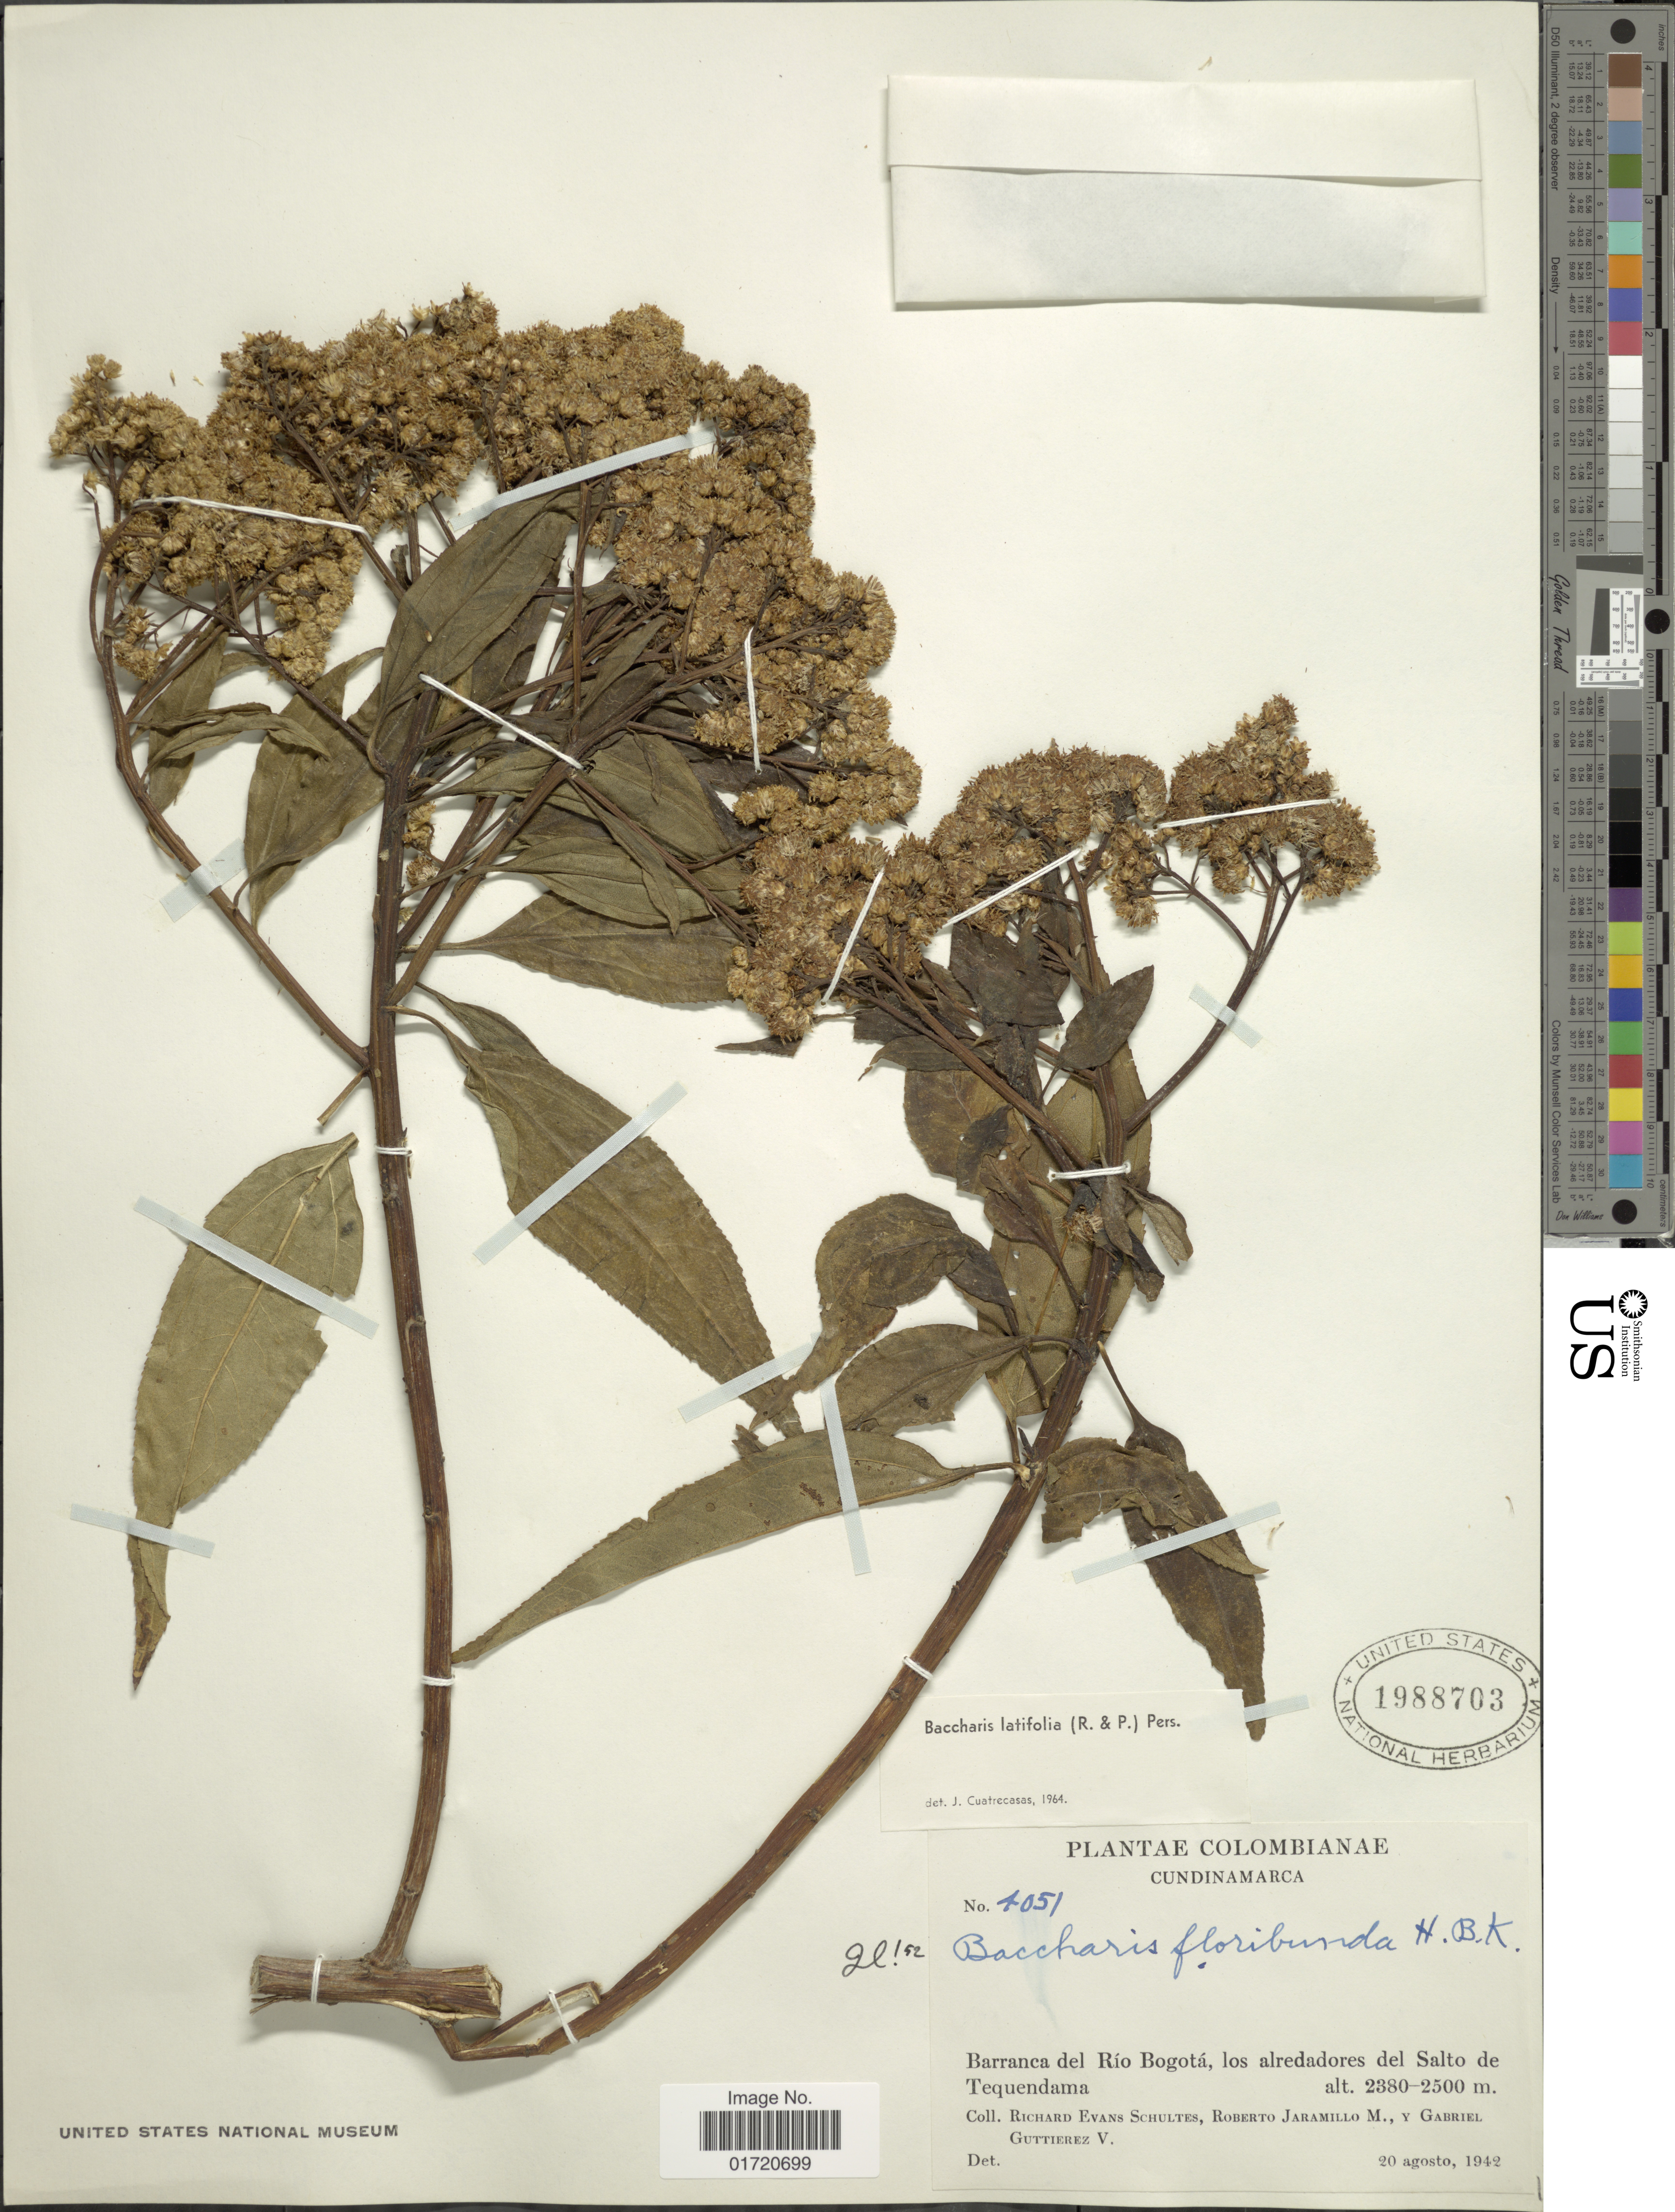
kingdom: Plantae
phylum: Tracheophyta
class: Magnoliopsida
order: Asterales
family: Asteraceae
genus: Baccharis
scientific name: Baccharis latifolia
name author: (Ruiz & Pav.) Pers.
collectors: R. E. Schultes, R. Jaramillo M. & G. Guttierez V.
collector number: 4051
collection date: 1942-08-20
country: Colombia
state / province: Cundinamarca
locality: Barranca del Rio Bogota, los alrededores del Salto de Tequendama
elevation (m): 2380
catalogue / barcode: US 1988703